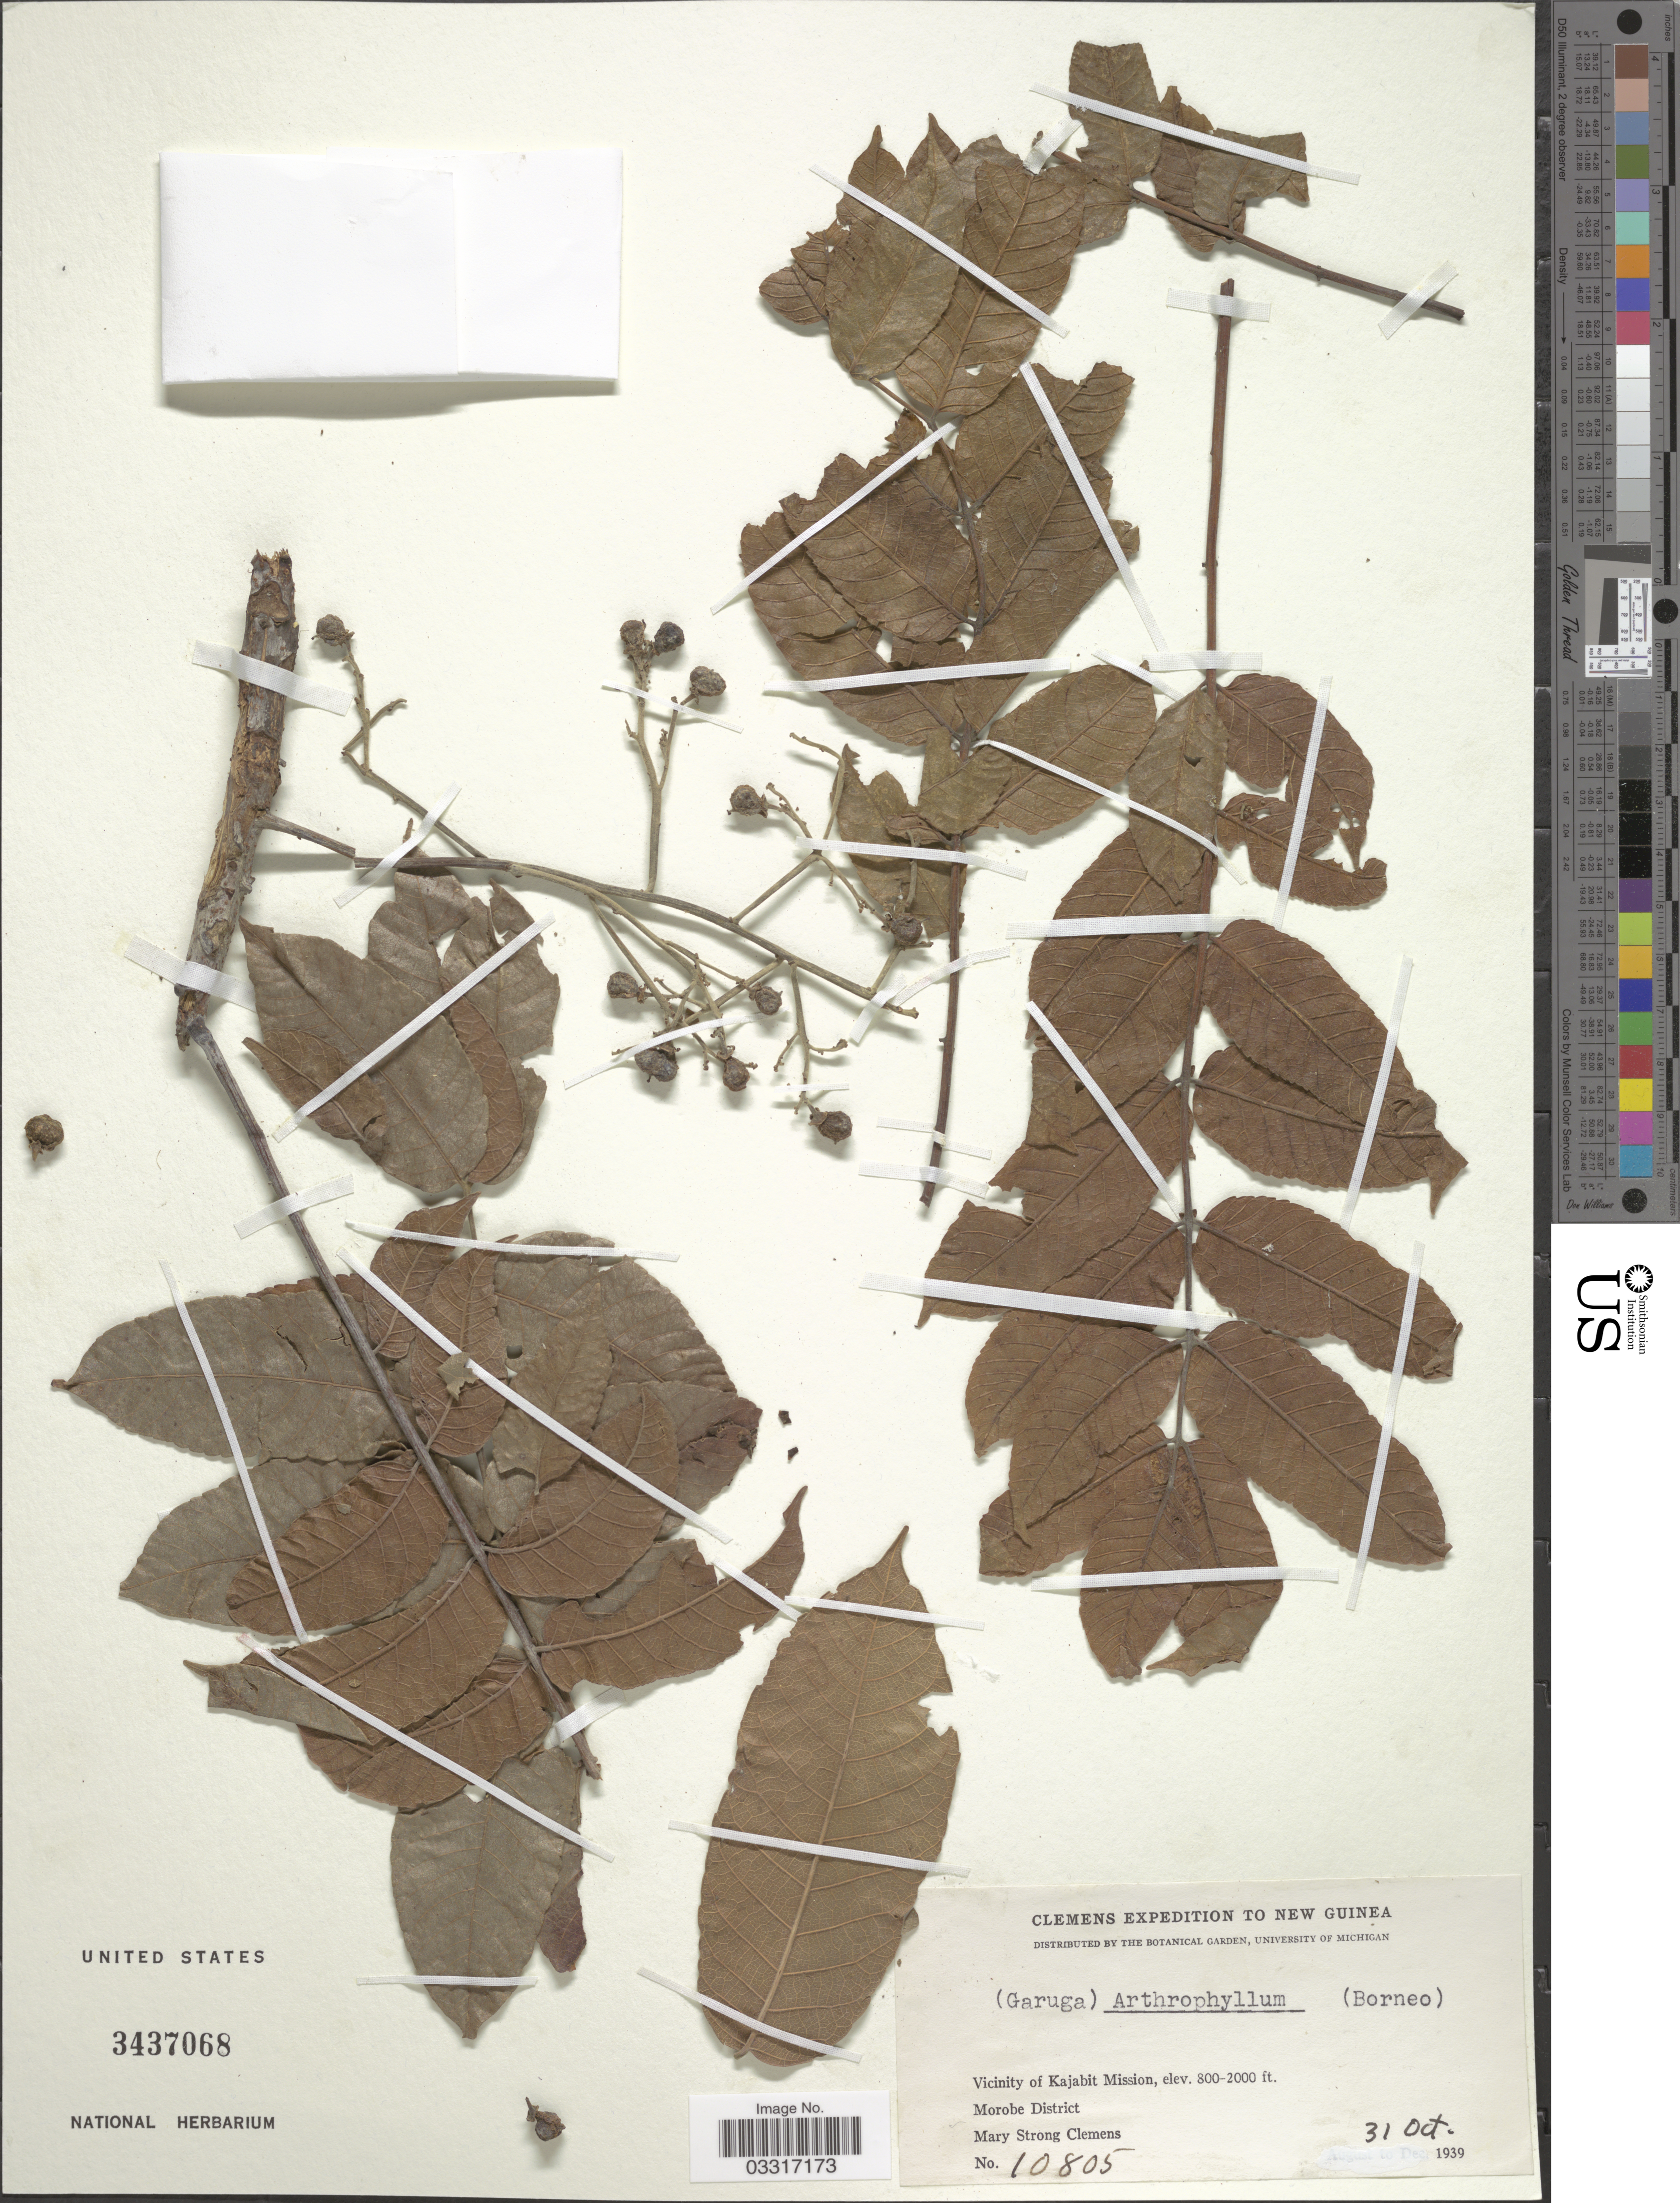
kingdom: Plantae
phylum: Tracheophyta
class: Magnoliopsida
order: Sapindales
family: Burseraceae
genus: Garuga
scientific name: Garuga floribunda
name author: Decne.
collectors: M. S. Clemens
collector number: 10805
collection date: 1939-10-31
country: Papua New Guinea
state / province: Morobe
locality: New Guinea. Vicinity of Kajabit Mission. Morobe District.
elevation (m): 244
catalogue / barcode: US 3437068